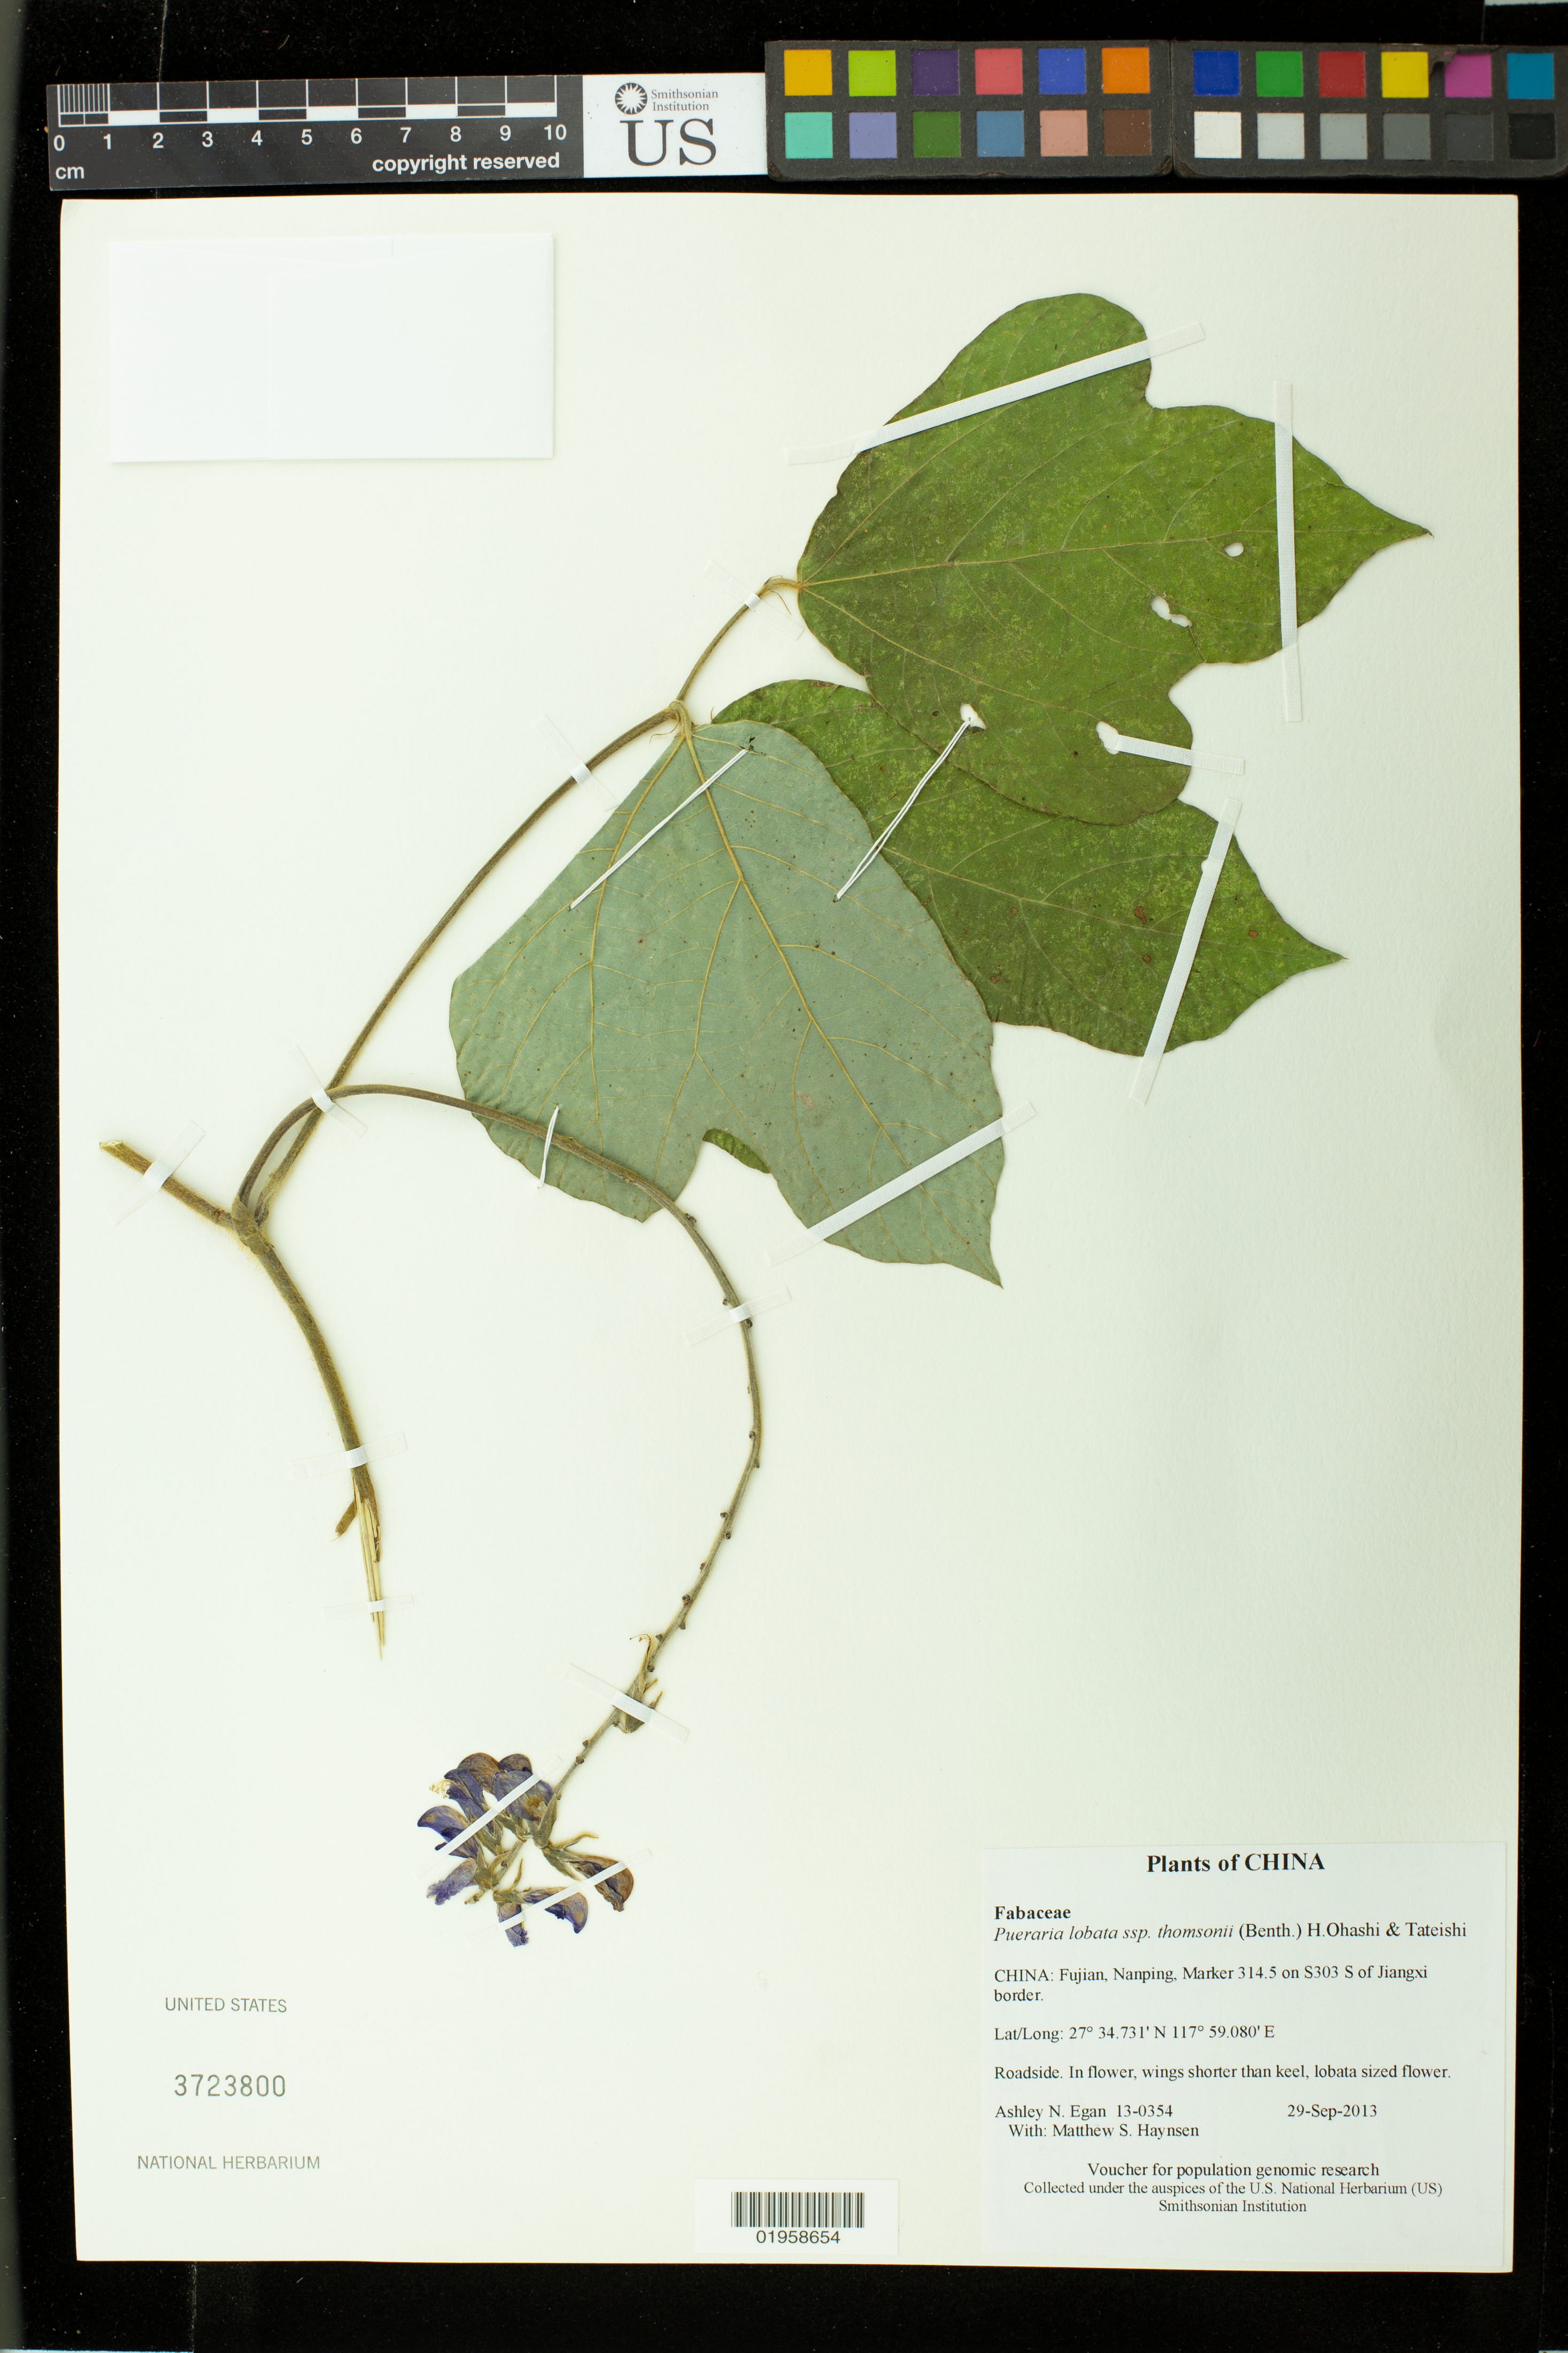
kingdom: Plantae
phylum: Tracheophyta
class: Magnoliopsida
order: Fabales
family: Fabaceae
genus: Pueraria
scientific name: Pueraria lobata subsp. thomsonii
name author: (Benth.) H. Ohashi & Tateishi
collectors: A. N. Egan & M. Hansen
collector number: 13-0354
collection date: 2013-09-29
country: China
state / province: Fujian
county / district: Nanping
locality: Marker 314.5 on S303 S of Jiangx border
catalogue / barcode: US 3723800